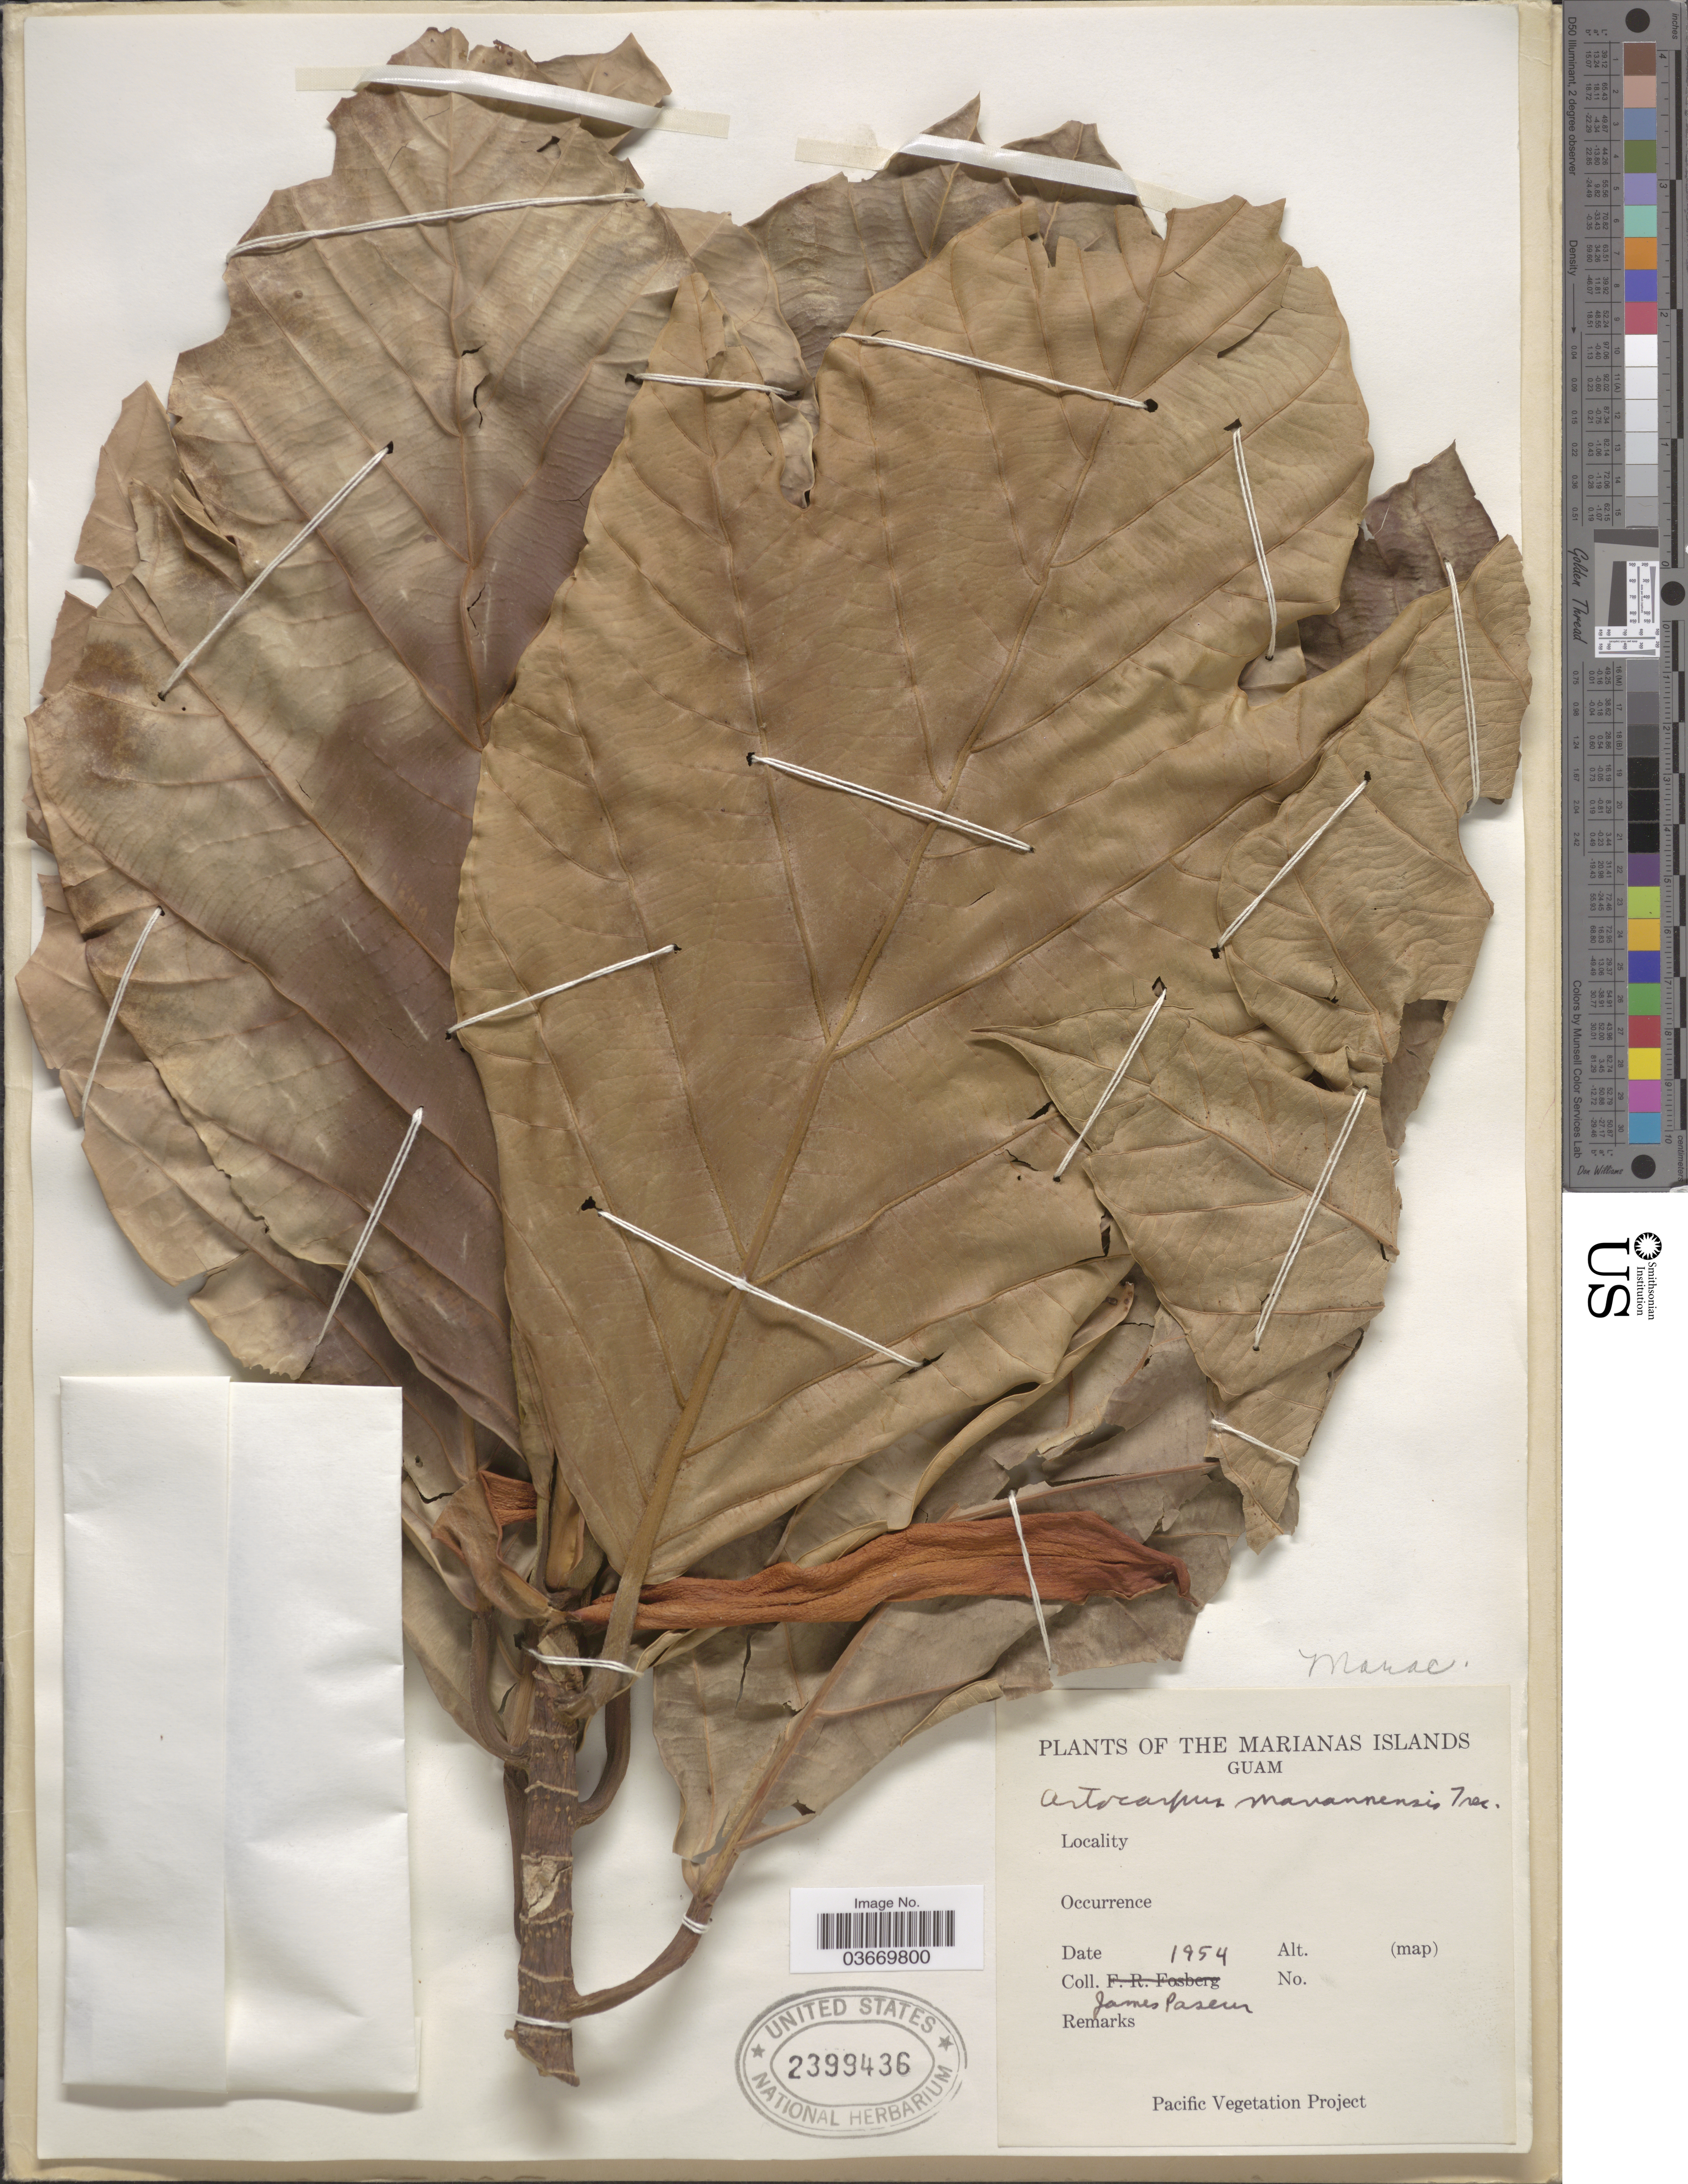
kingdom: Plantae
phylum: Tracheophyta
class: Magnoliopsida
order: Rosales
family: Moraceae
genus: Artocarpus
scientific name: Artocarpus mariannensis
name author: Trécul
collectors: J. Paseur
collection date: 1954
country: Guam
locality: The Marianas Islands.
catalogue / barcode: US 2399436